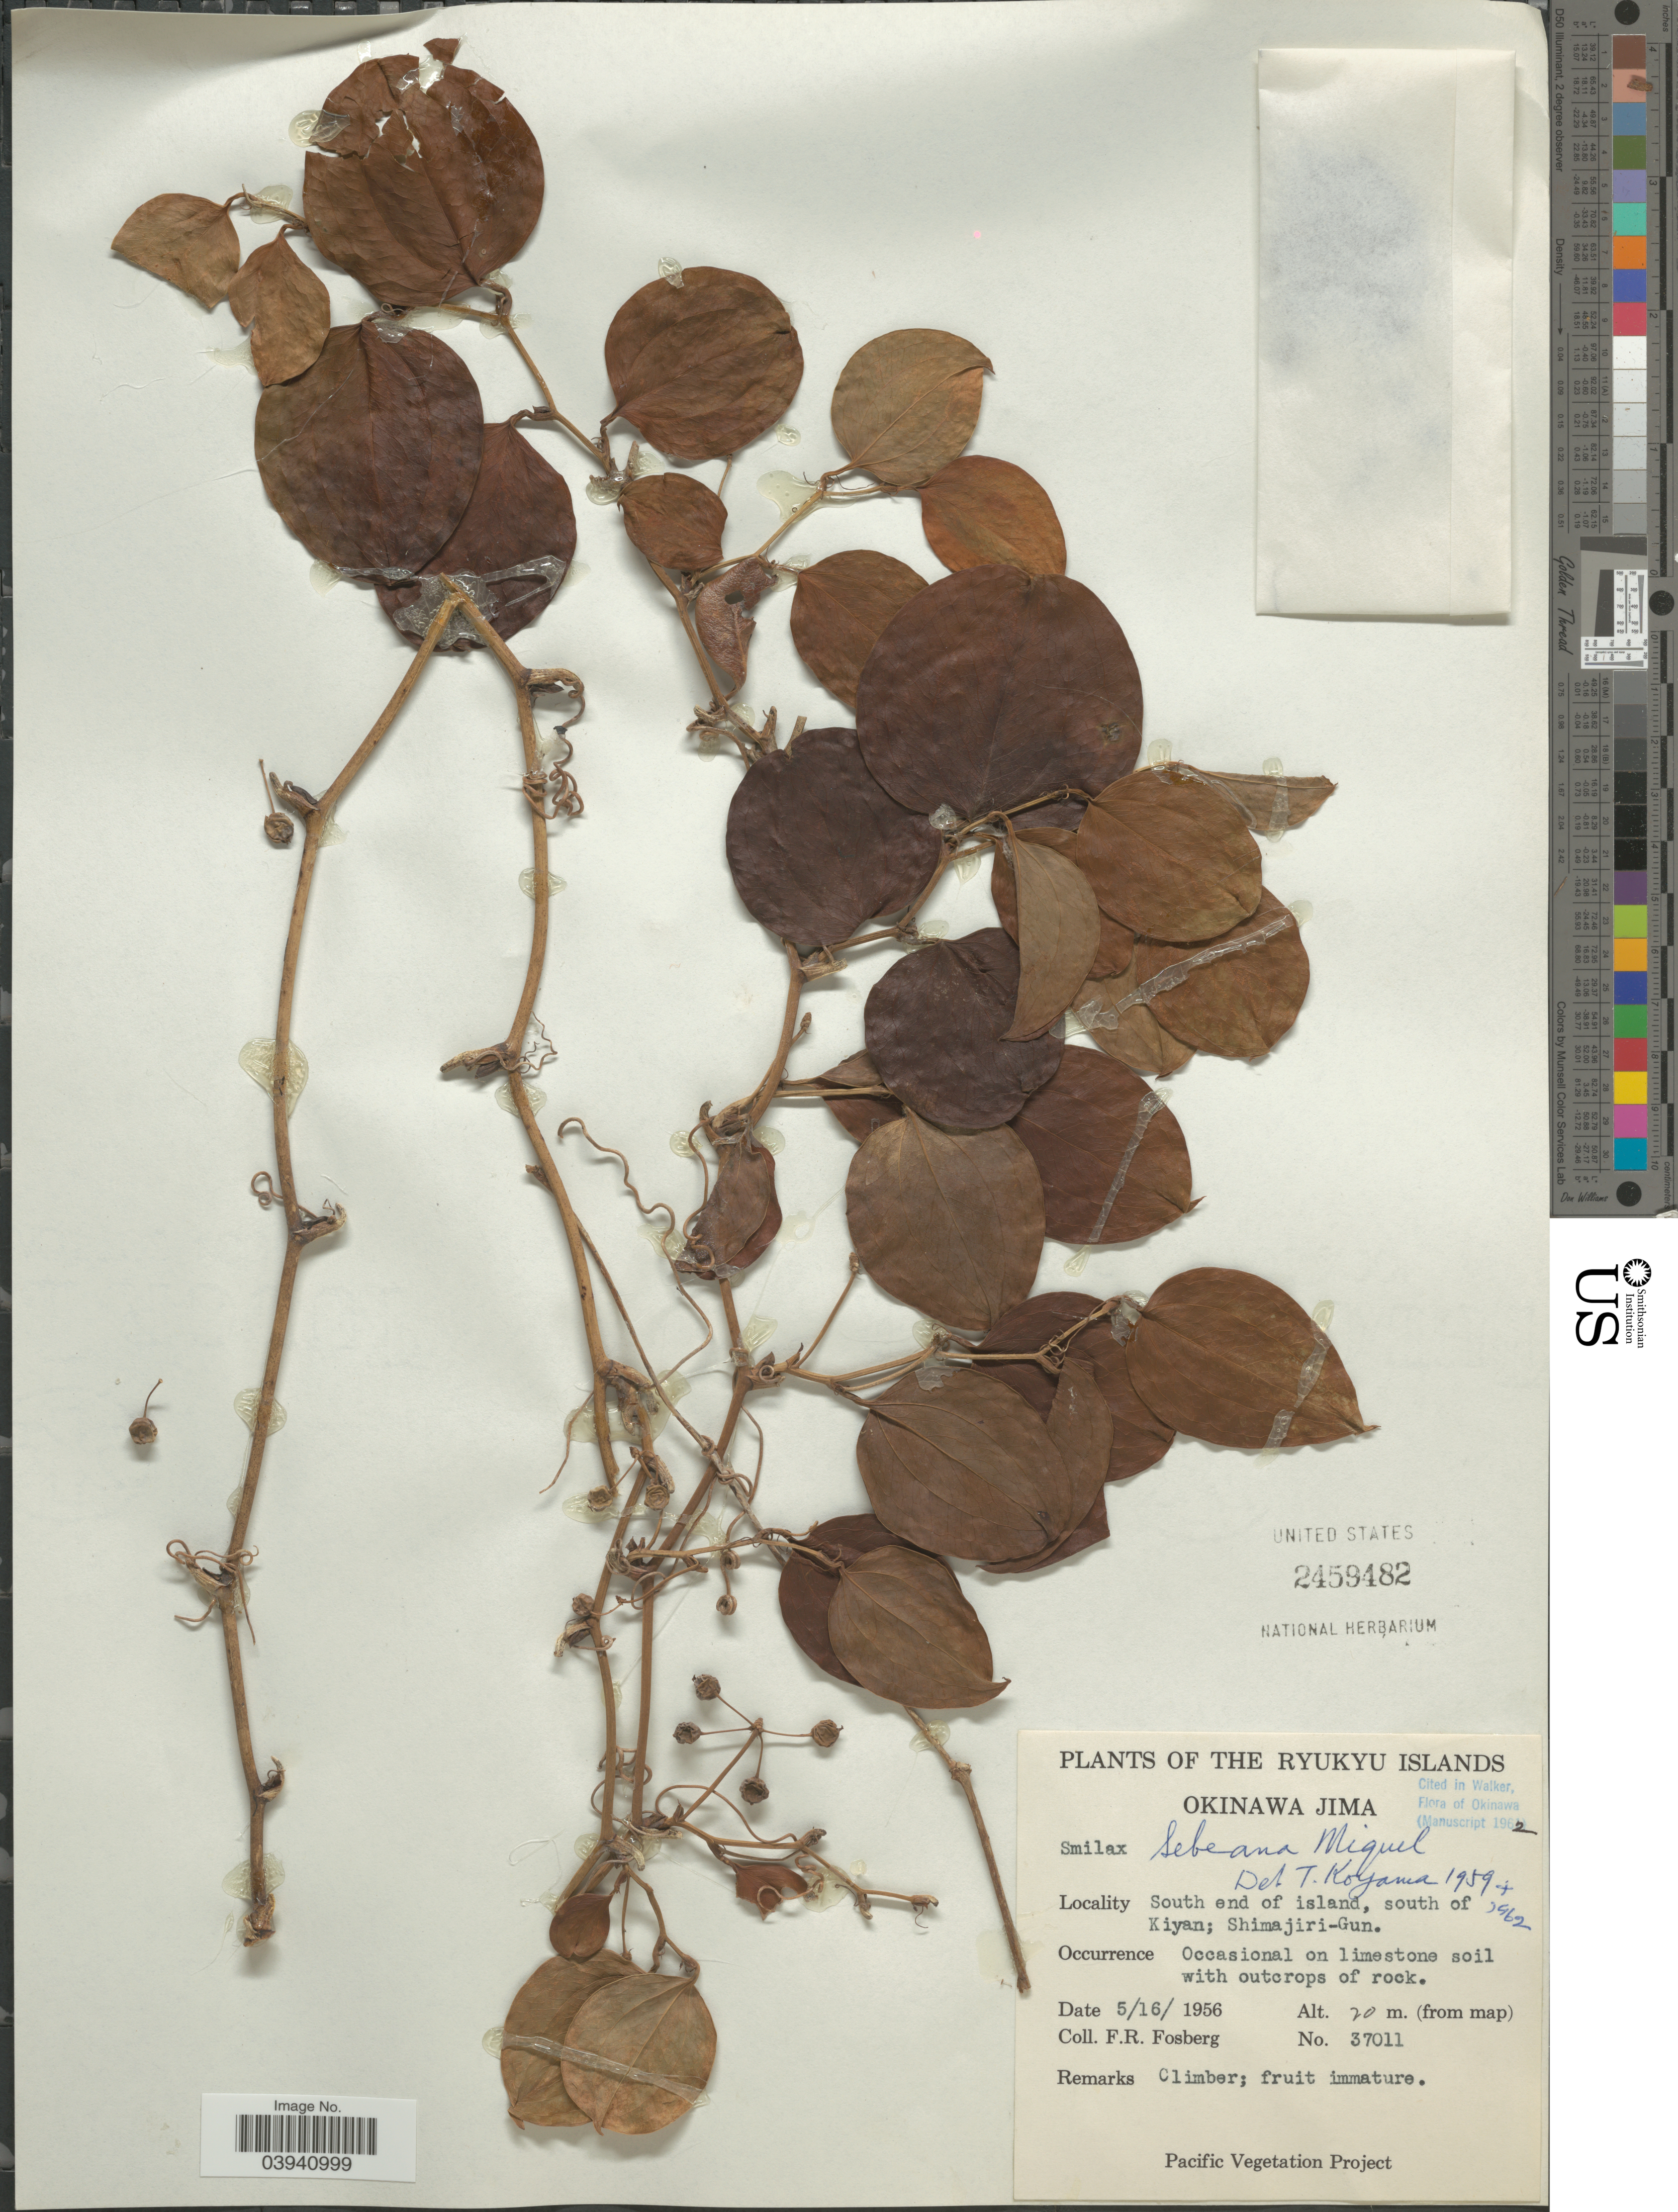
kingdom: Plantae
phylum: Tracheophyta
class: Liliopsida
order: Liliales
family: Smilacaceae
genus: Smilax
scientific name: Smilax sebeana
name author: Miq.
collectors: F. R. Fosberg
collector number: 37011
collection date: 1956-05-16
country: Japan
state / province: Okinawa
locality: Ryukyu Islands. Okinawa Jima. Okinawa. South end of island, south of Kiyan; Shimajiri-Gun.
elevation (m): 20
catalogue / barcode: US 2459482